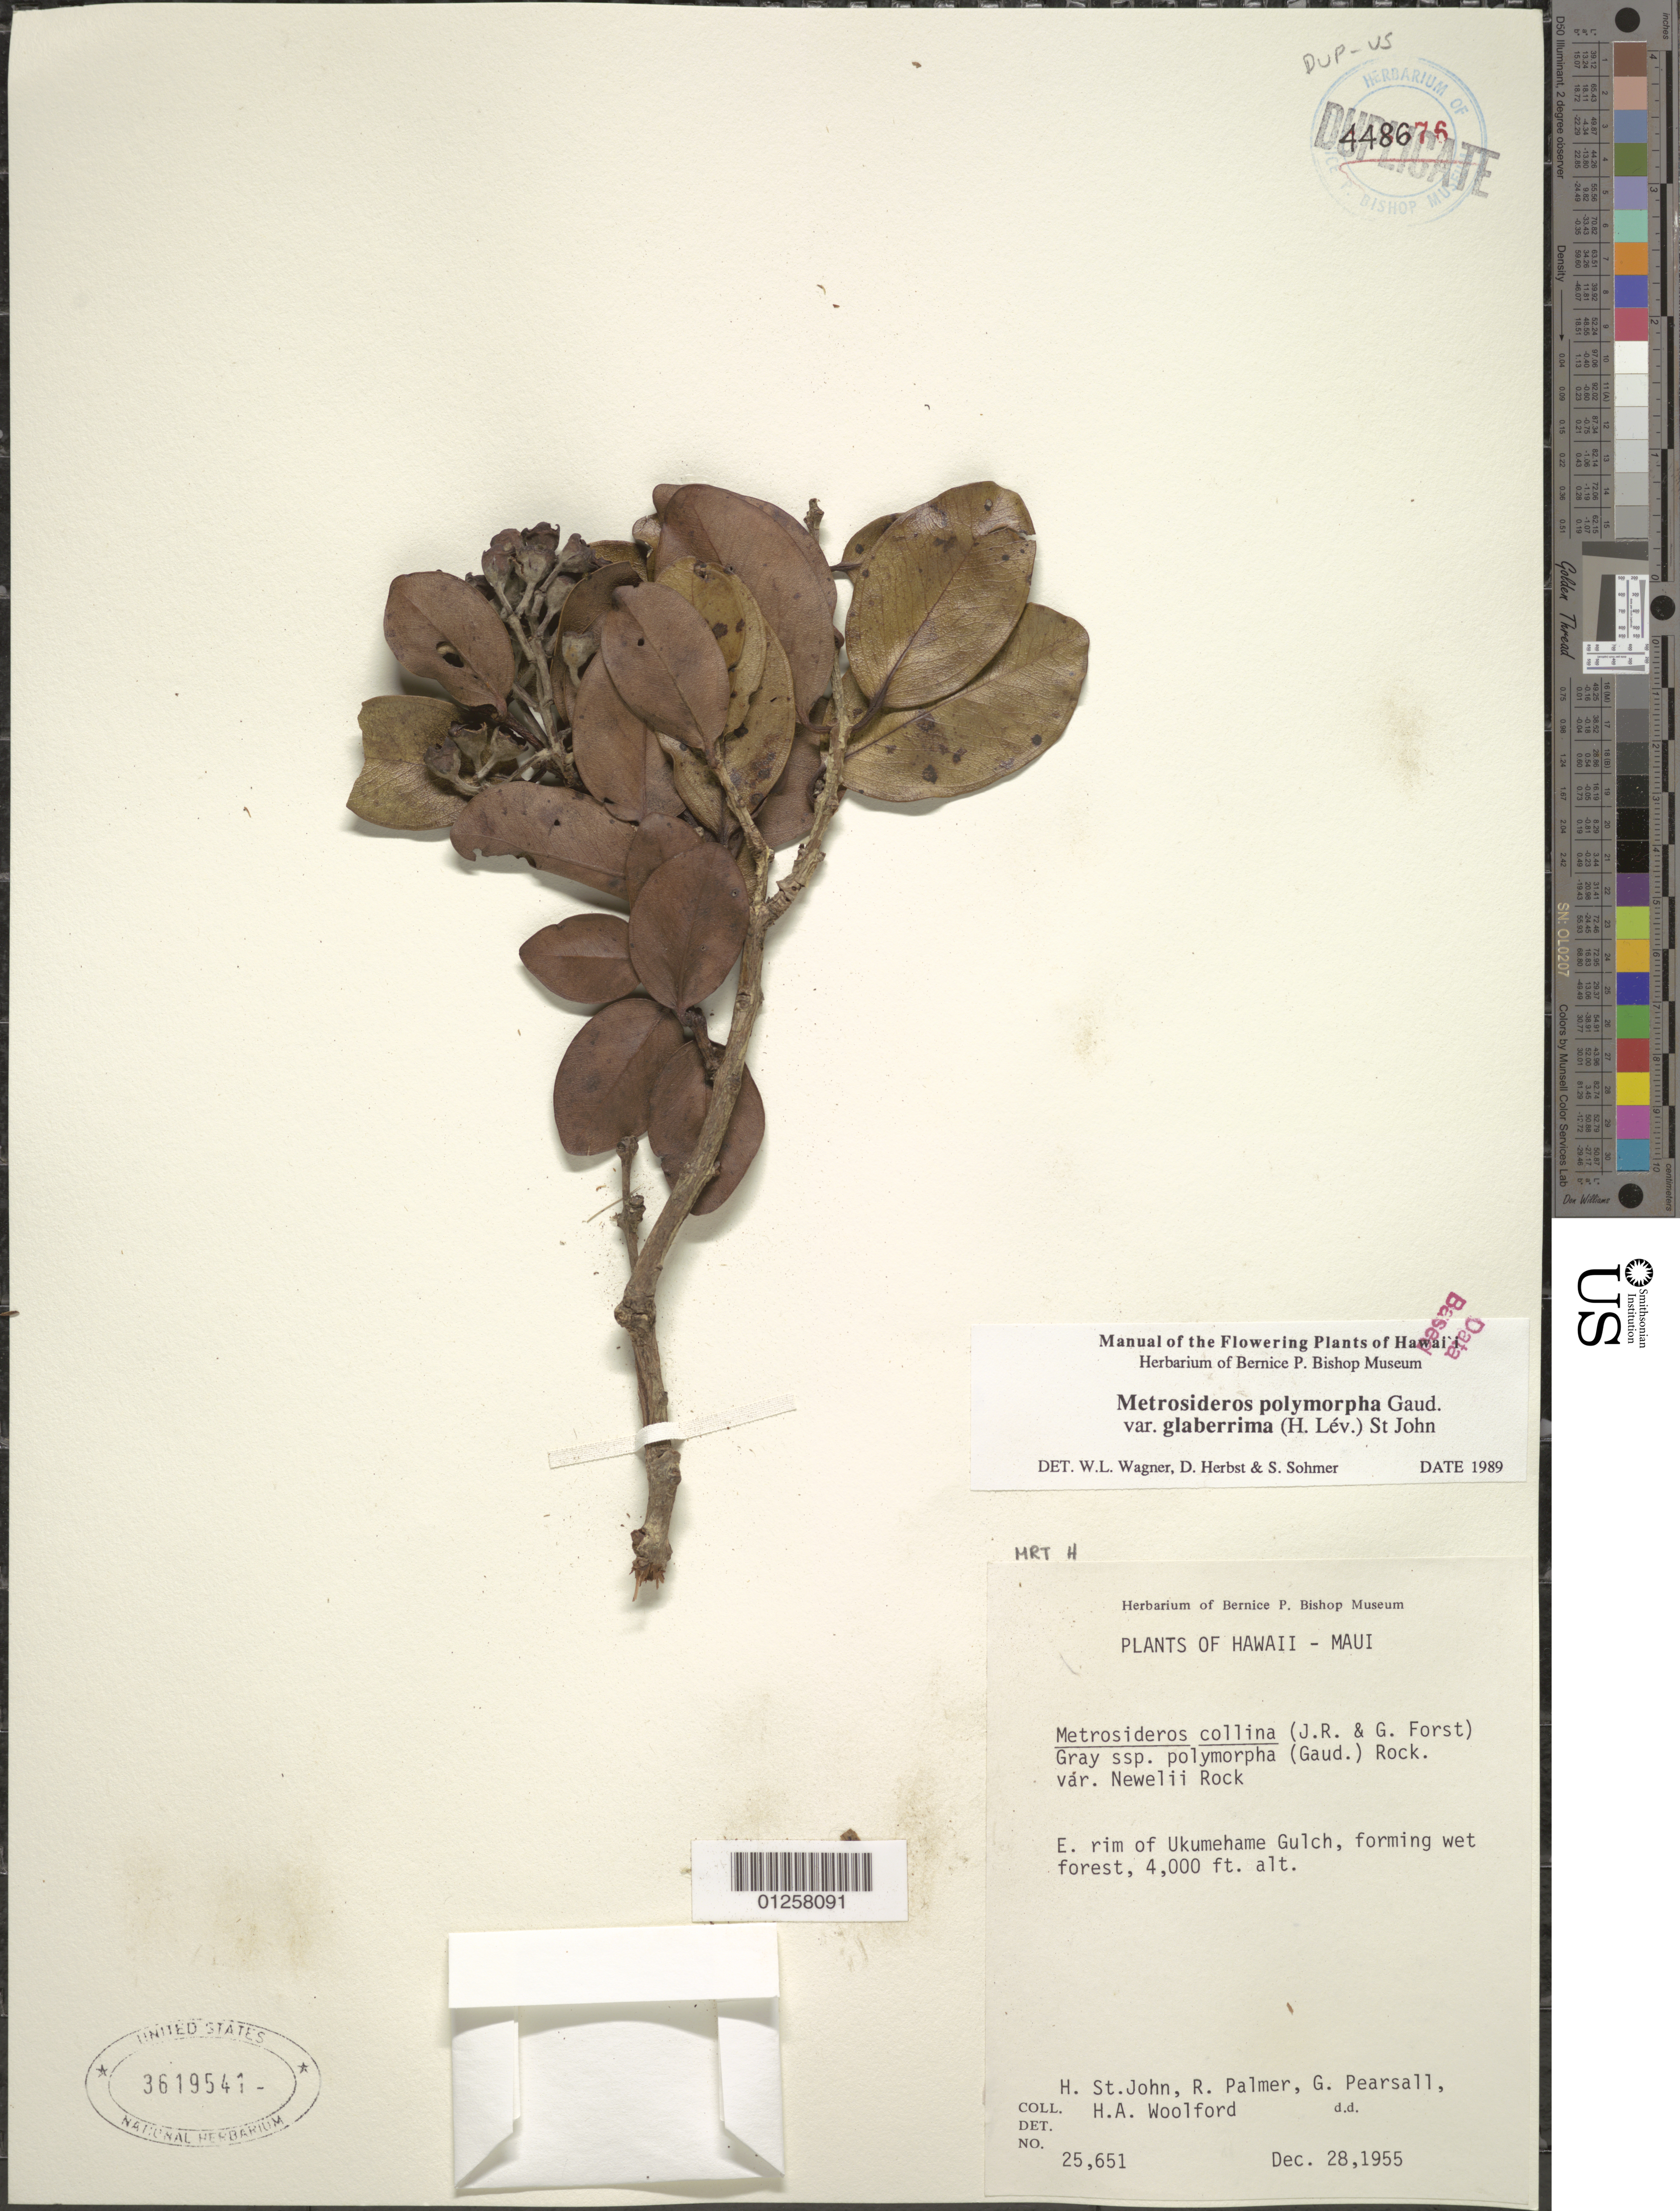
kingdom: Plantae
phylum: Tracheophyta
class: Magnoliopsida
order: Myrtales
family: Myrtaceae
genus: Metrosideros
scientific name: Metrosideros polymorpha var. glaberrima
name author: (H. Lév.) H. St. John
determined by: Herbst, D. R.; Sohmer, S. H.; Wagner, W. L.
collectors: H. St. John & et al.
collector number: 25651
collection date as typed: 28 Dec 1955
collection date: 1955-12-28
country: United States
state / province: Hawaii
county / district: Maui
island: Maui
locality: E. rim of Ukumehame gulch.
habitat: Wet forest.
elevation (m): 1219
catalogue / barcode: US 3619541